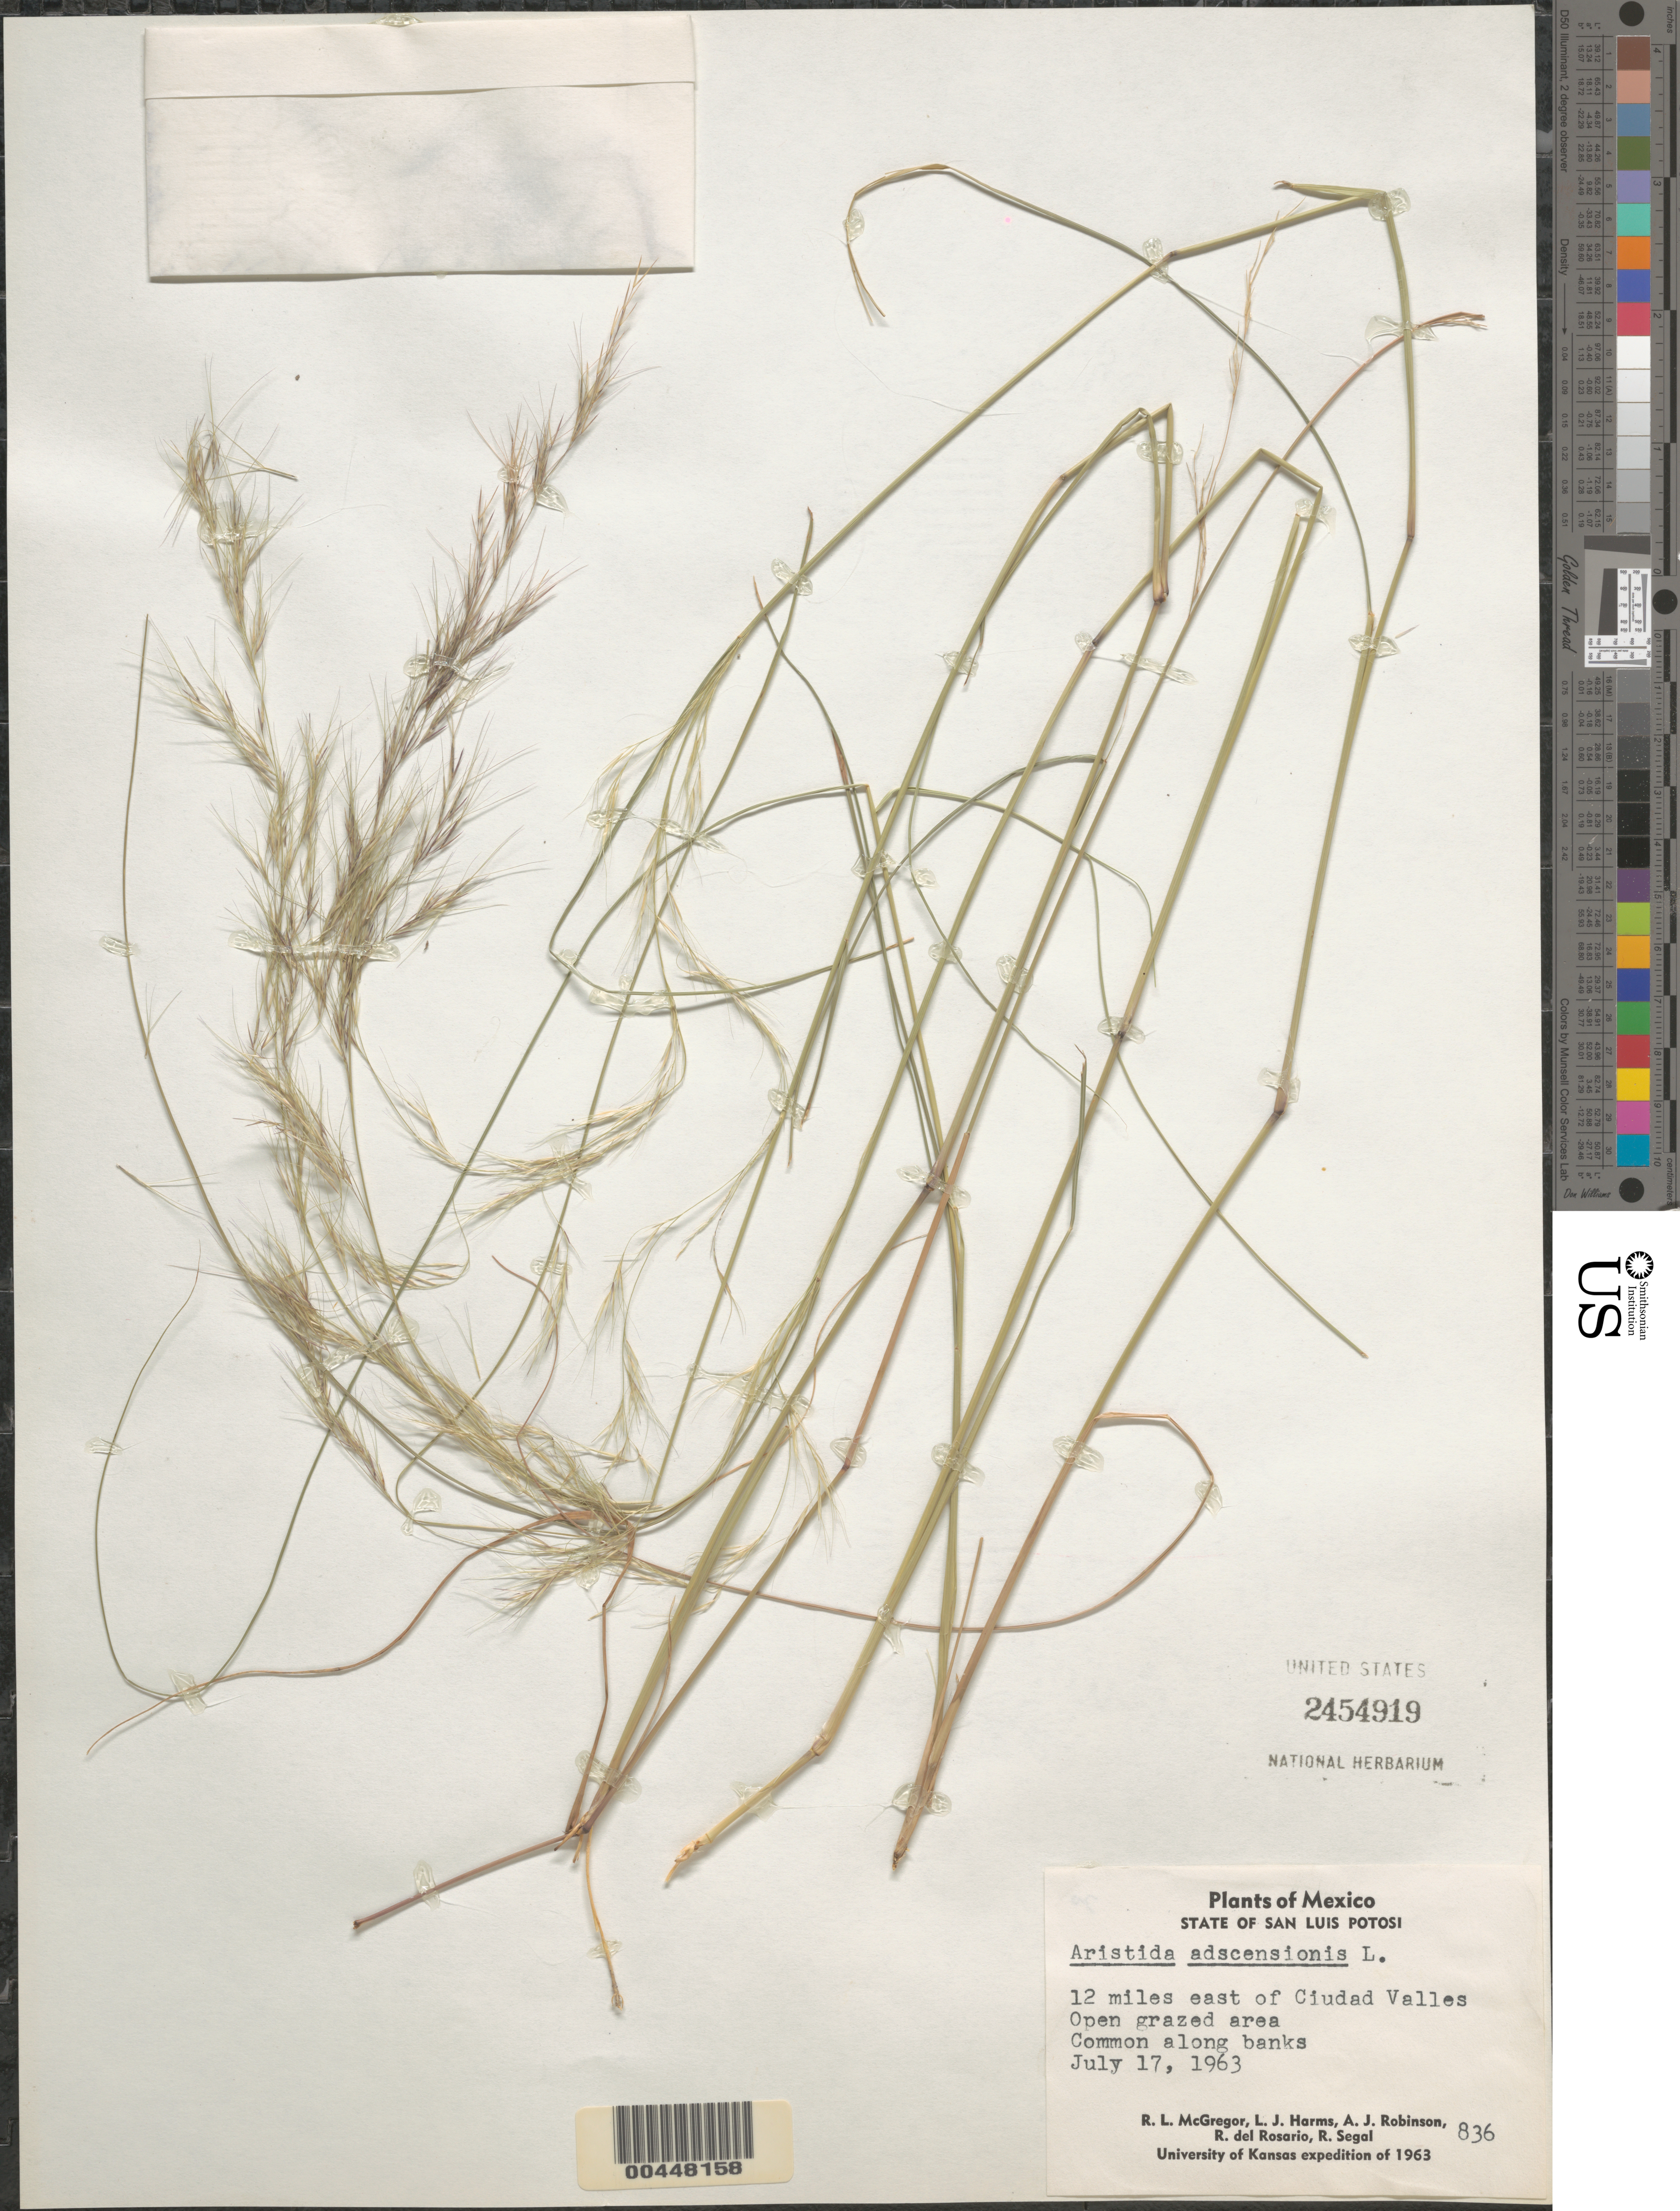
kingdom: Plantae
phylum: Tracheophyta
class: Liliopsida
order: Poales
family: Poaceae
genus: Aristida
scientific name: Aristida adscensionis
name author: L.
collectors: R. McGregor, L. Harms, A. J. Robinson & R. Rosario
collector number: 836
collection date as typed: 17 Jul 1963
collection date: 1963-07-17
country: Mexico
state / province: San Luis Potosi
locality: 12 miles E of Ciudad Valles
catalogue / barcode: US 2454919